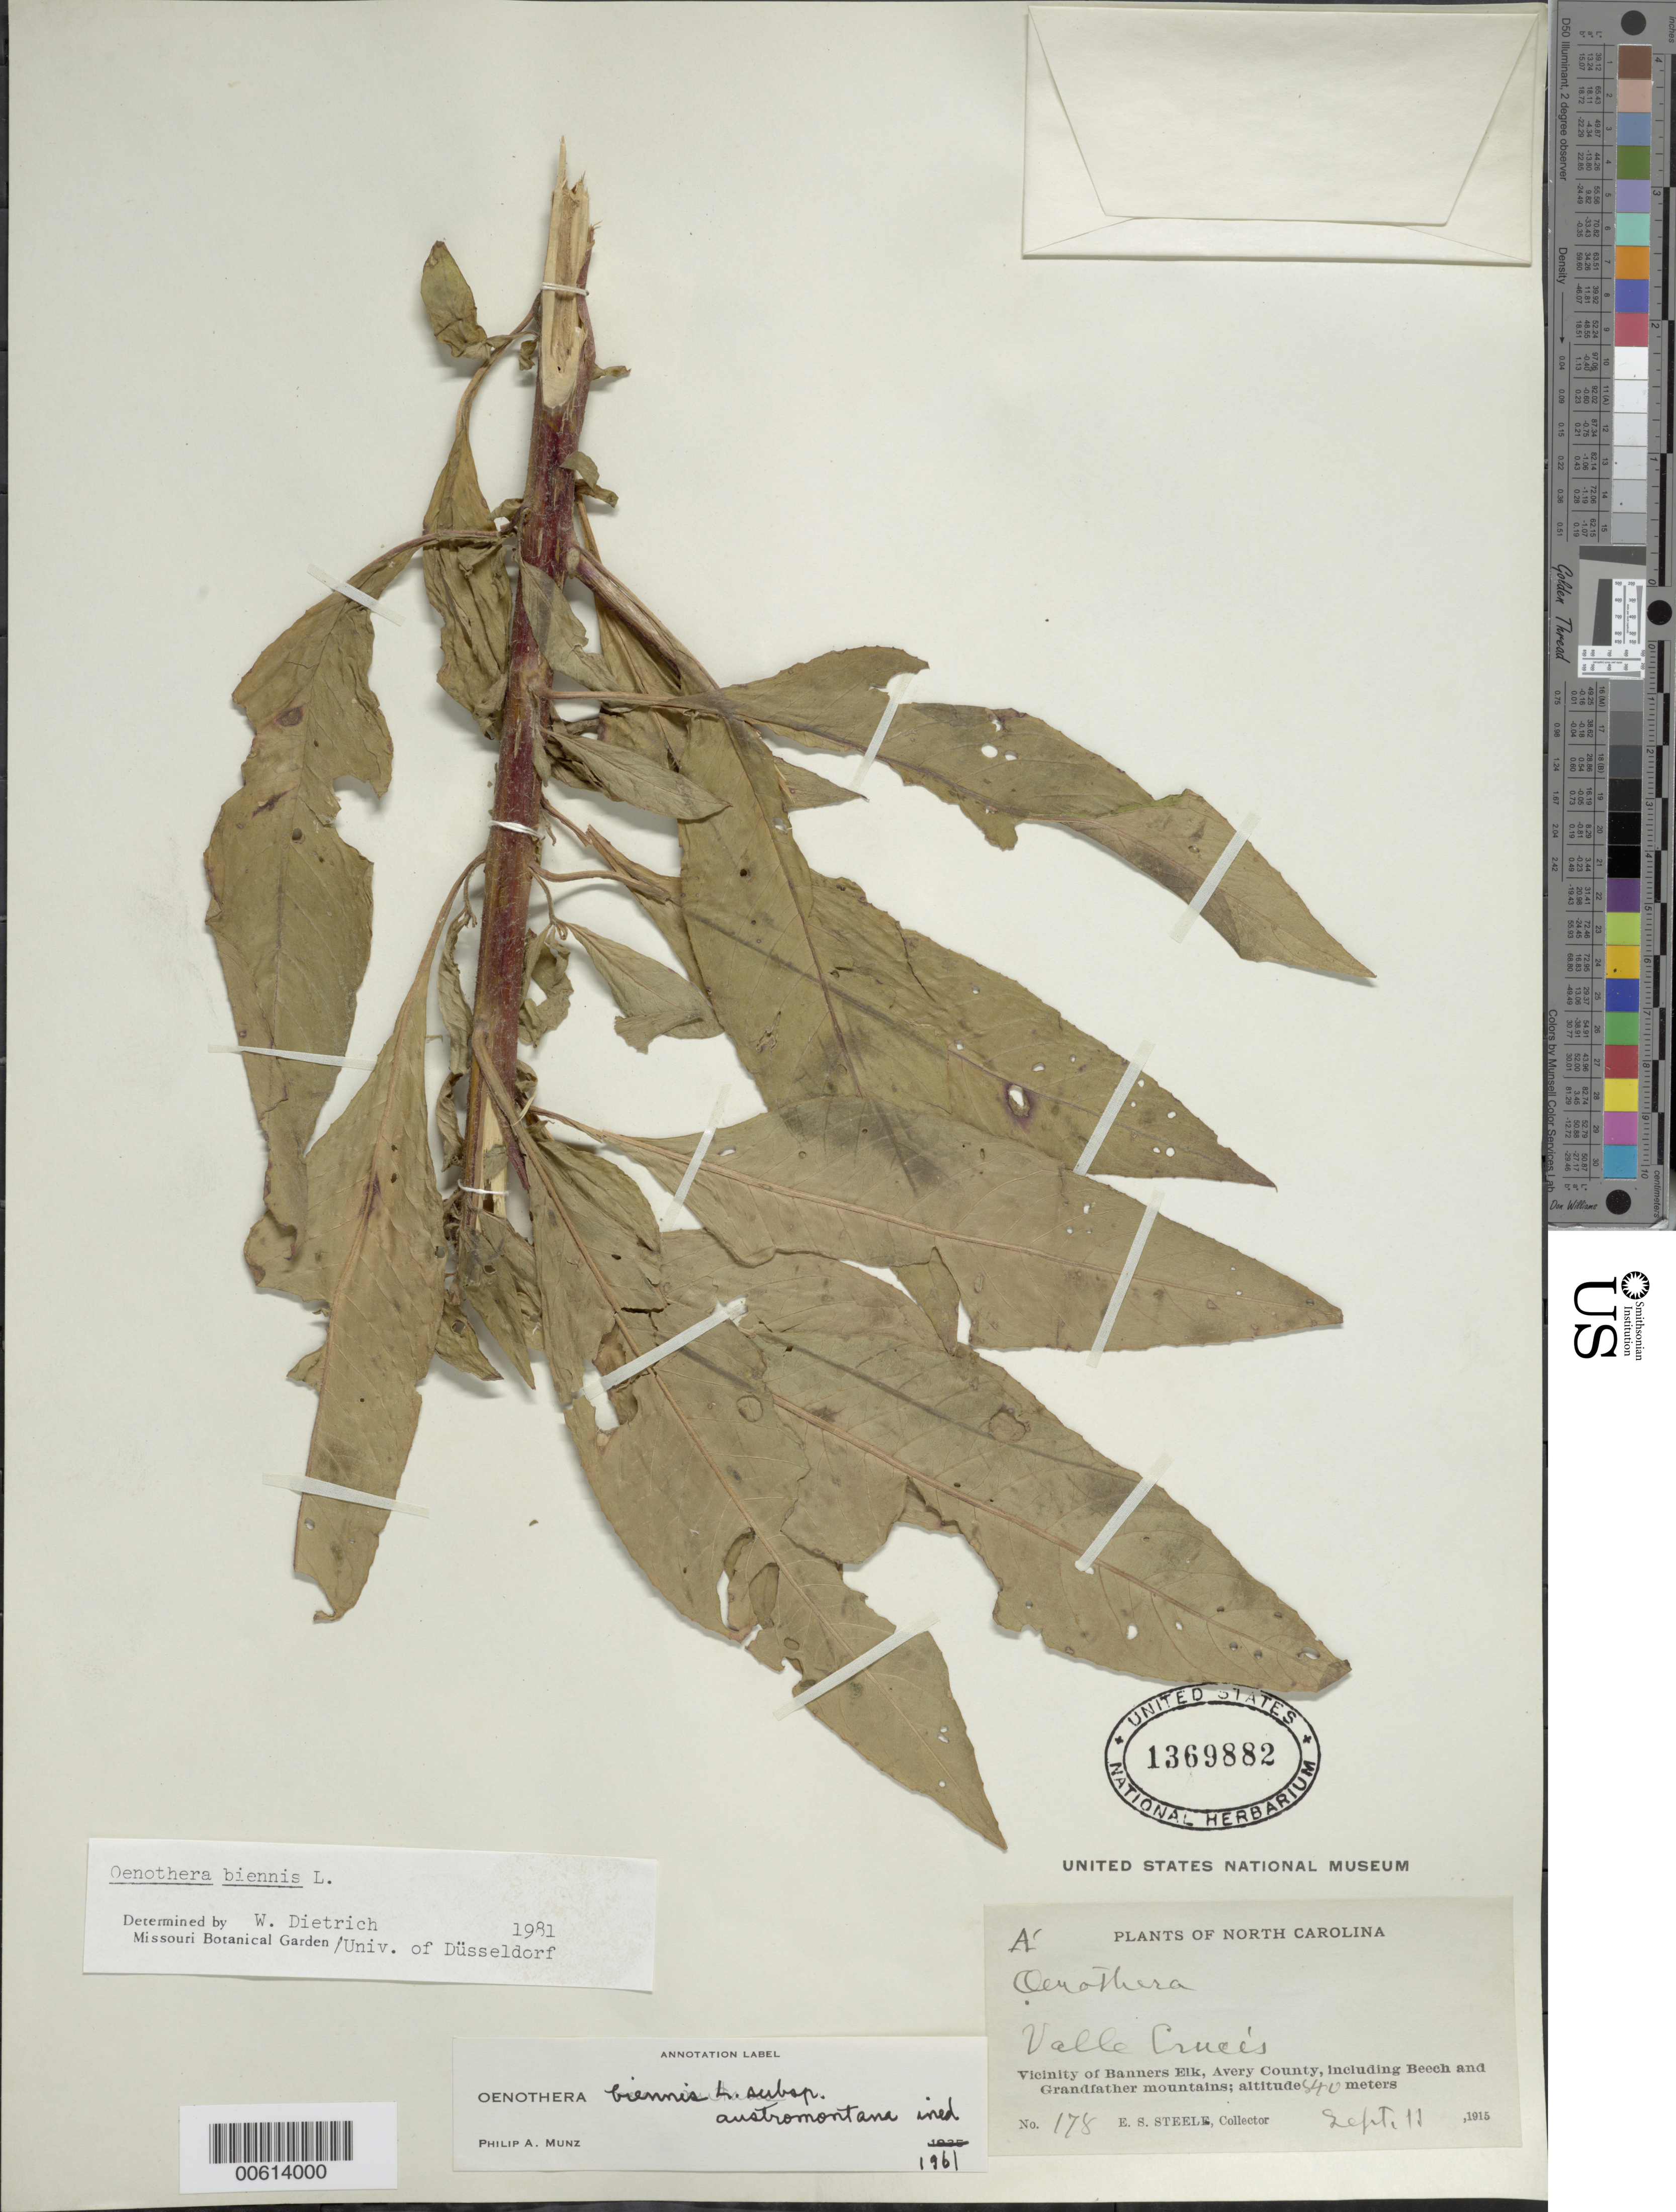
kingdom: Plantae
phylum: Tracheophyta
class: Magnoliopsida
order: Myrtales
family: Onagraceae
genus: Oenothera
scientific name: Oenothera biennis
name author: L.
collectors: E. Steele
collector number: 178A'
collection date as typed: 11 Sep 1915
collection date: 1915-09-11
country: United States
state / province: North Carolina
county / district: Avery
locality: Banners Elk, including Beech and Grandfather mountains, Valle Crucis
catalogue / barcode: US 1369882